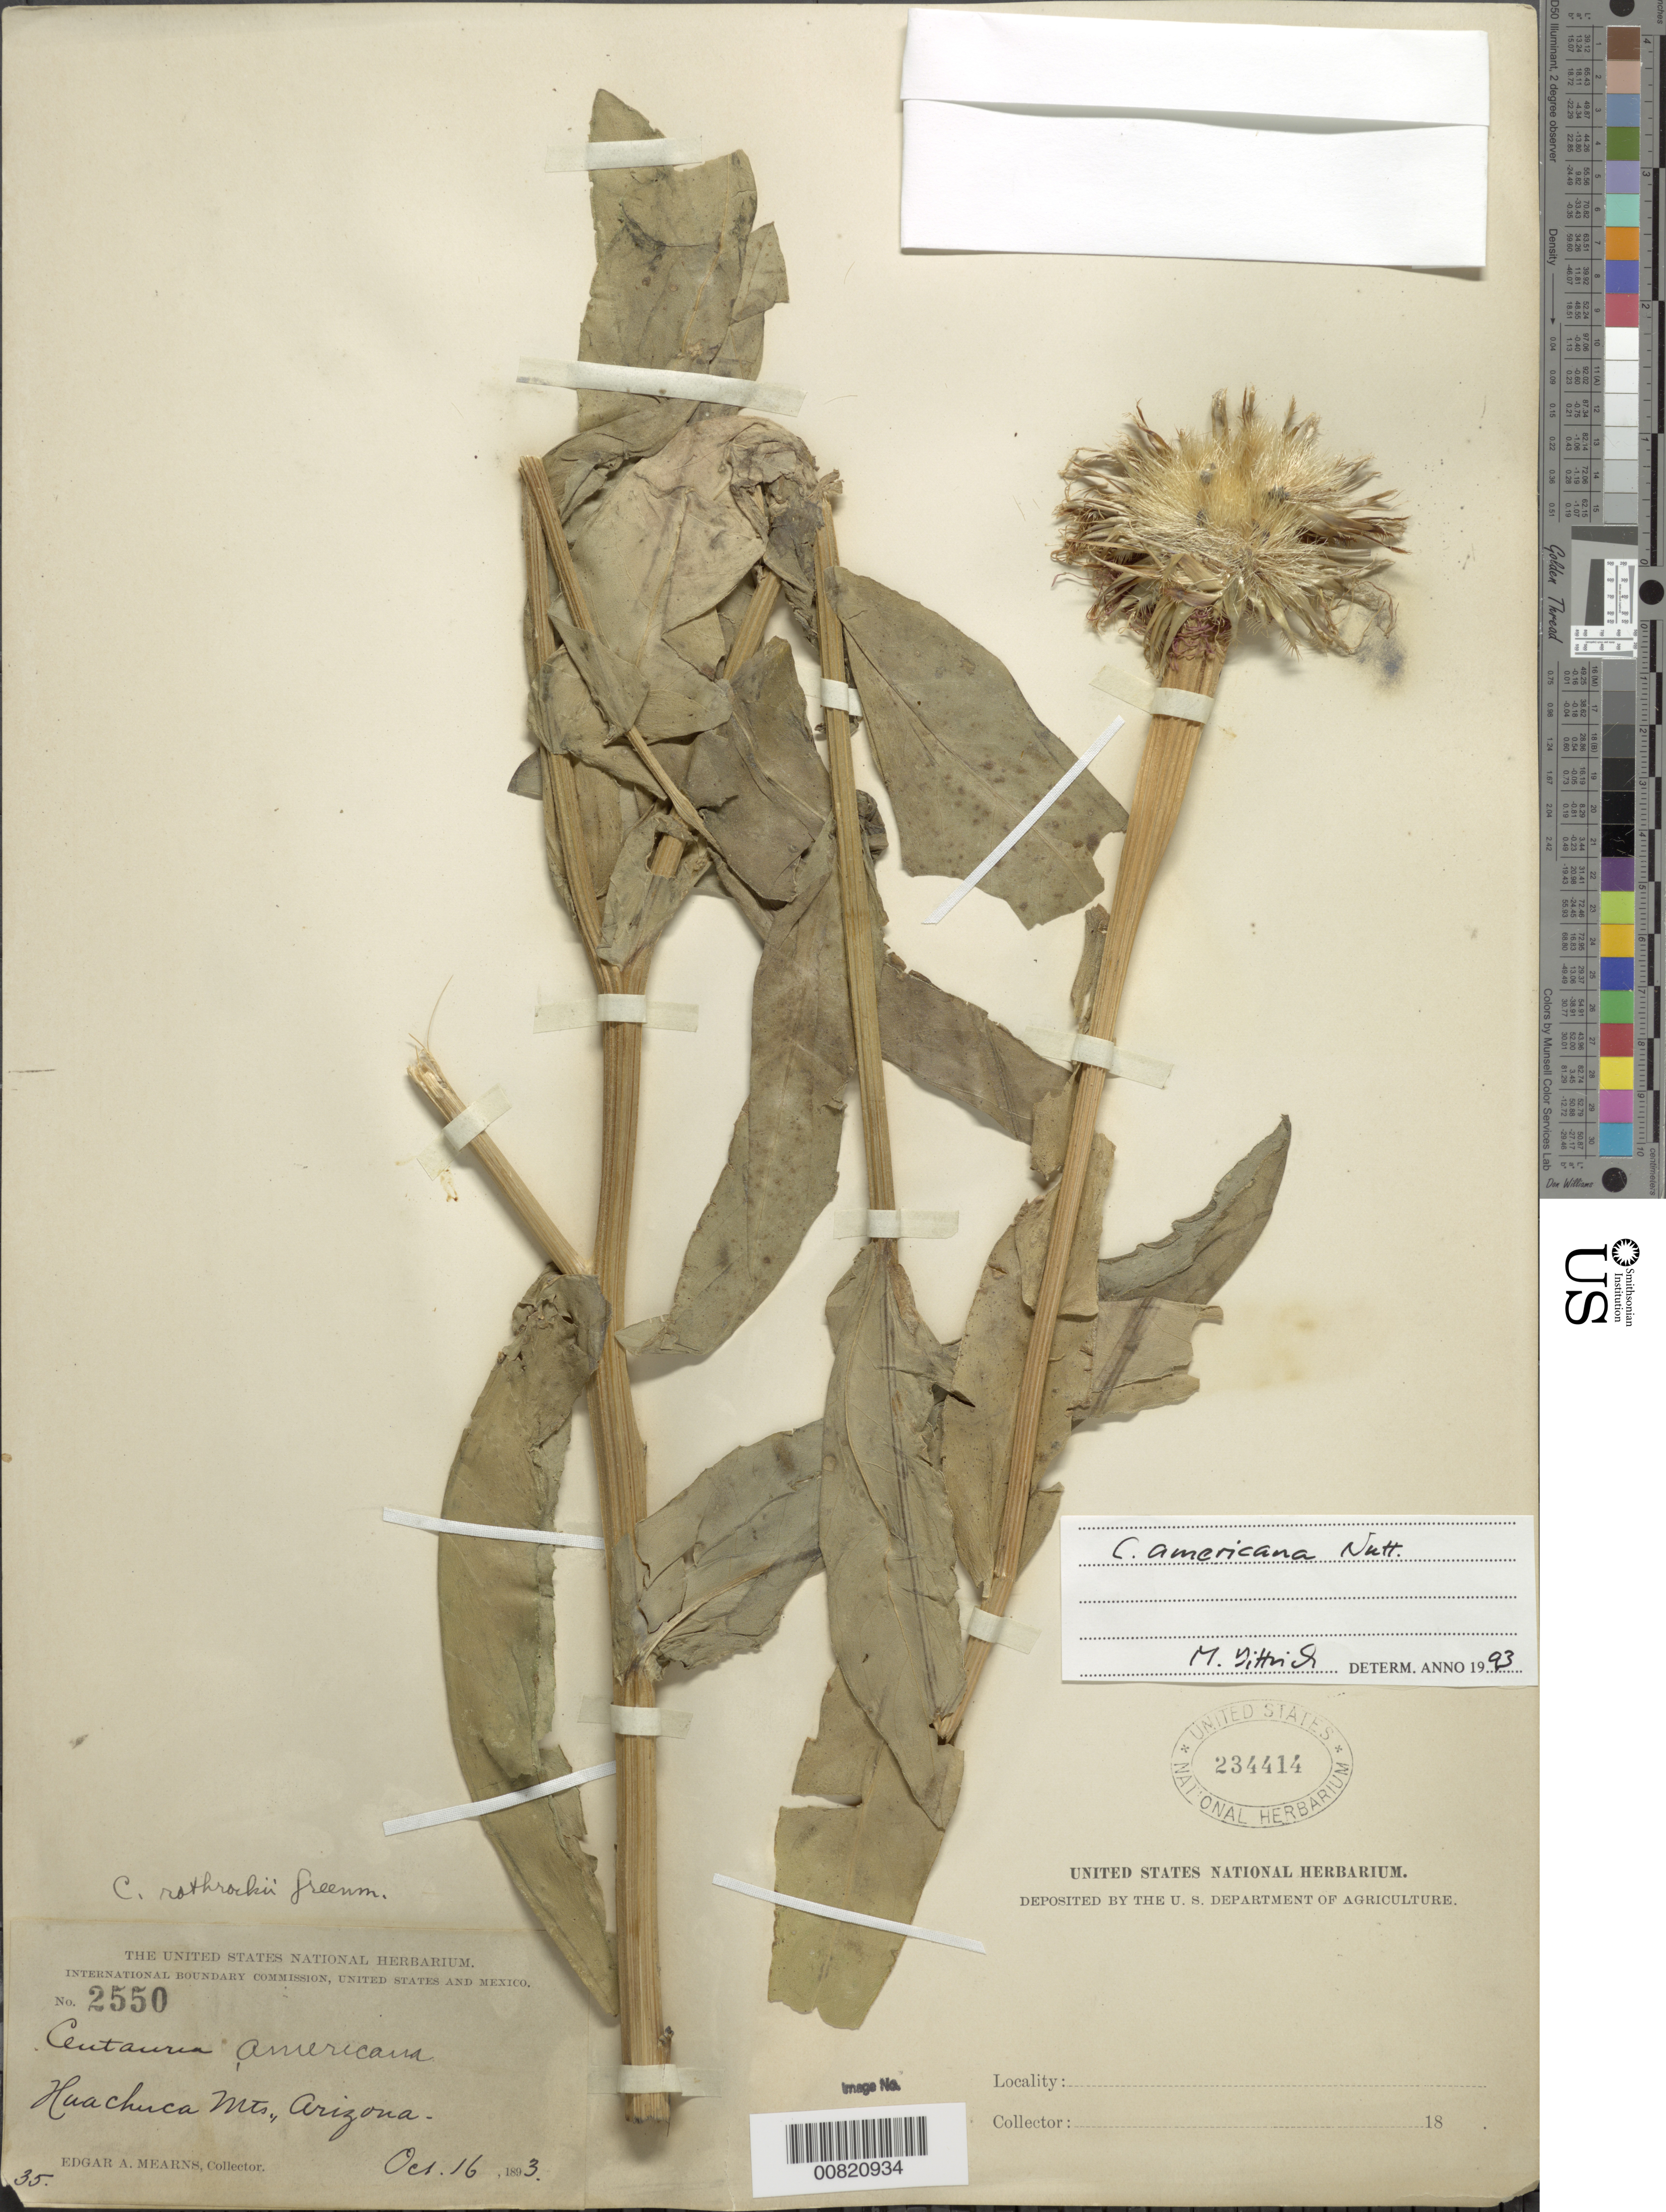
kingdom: Plantae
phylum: Tracheophyta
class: Magnoliopsida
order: Asterales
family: Asteraceae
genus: Plectocephalus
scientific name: Plectocephalus americanus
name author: (Nutt.) D. Don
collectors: E. A. Mearns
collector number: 2550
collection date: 1893-10-16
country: United States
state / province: Arizona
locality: Huachuca Mts.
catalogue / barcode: US 234414